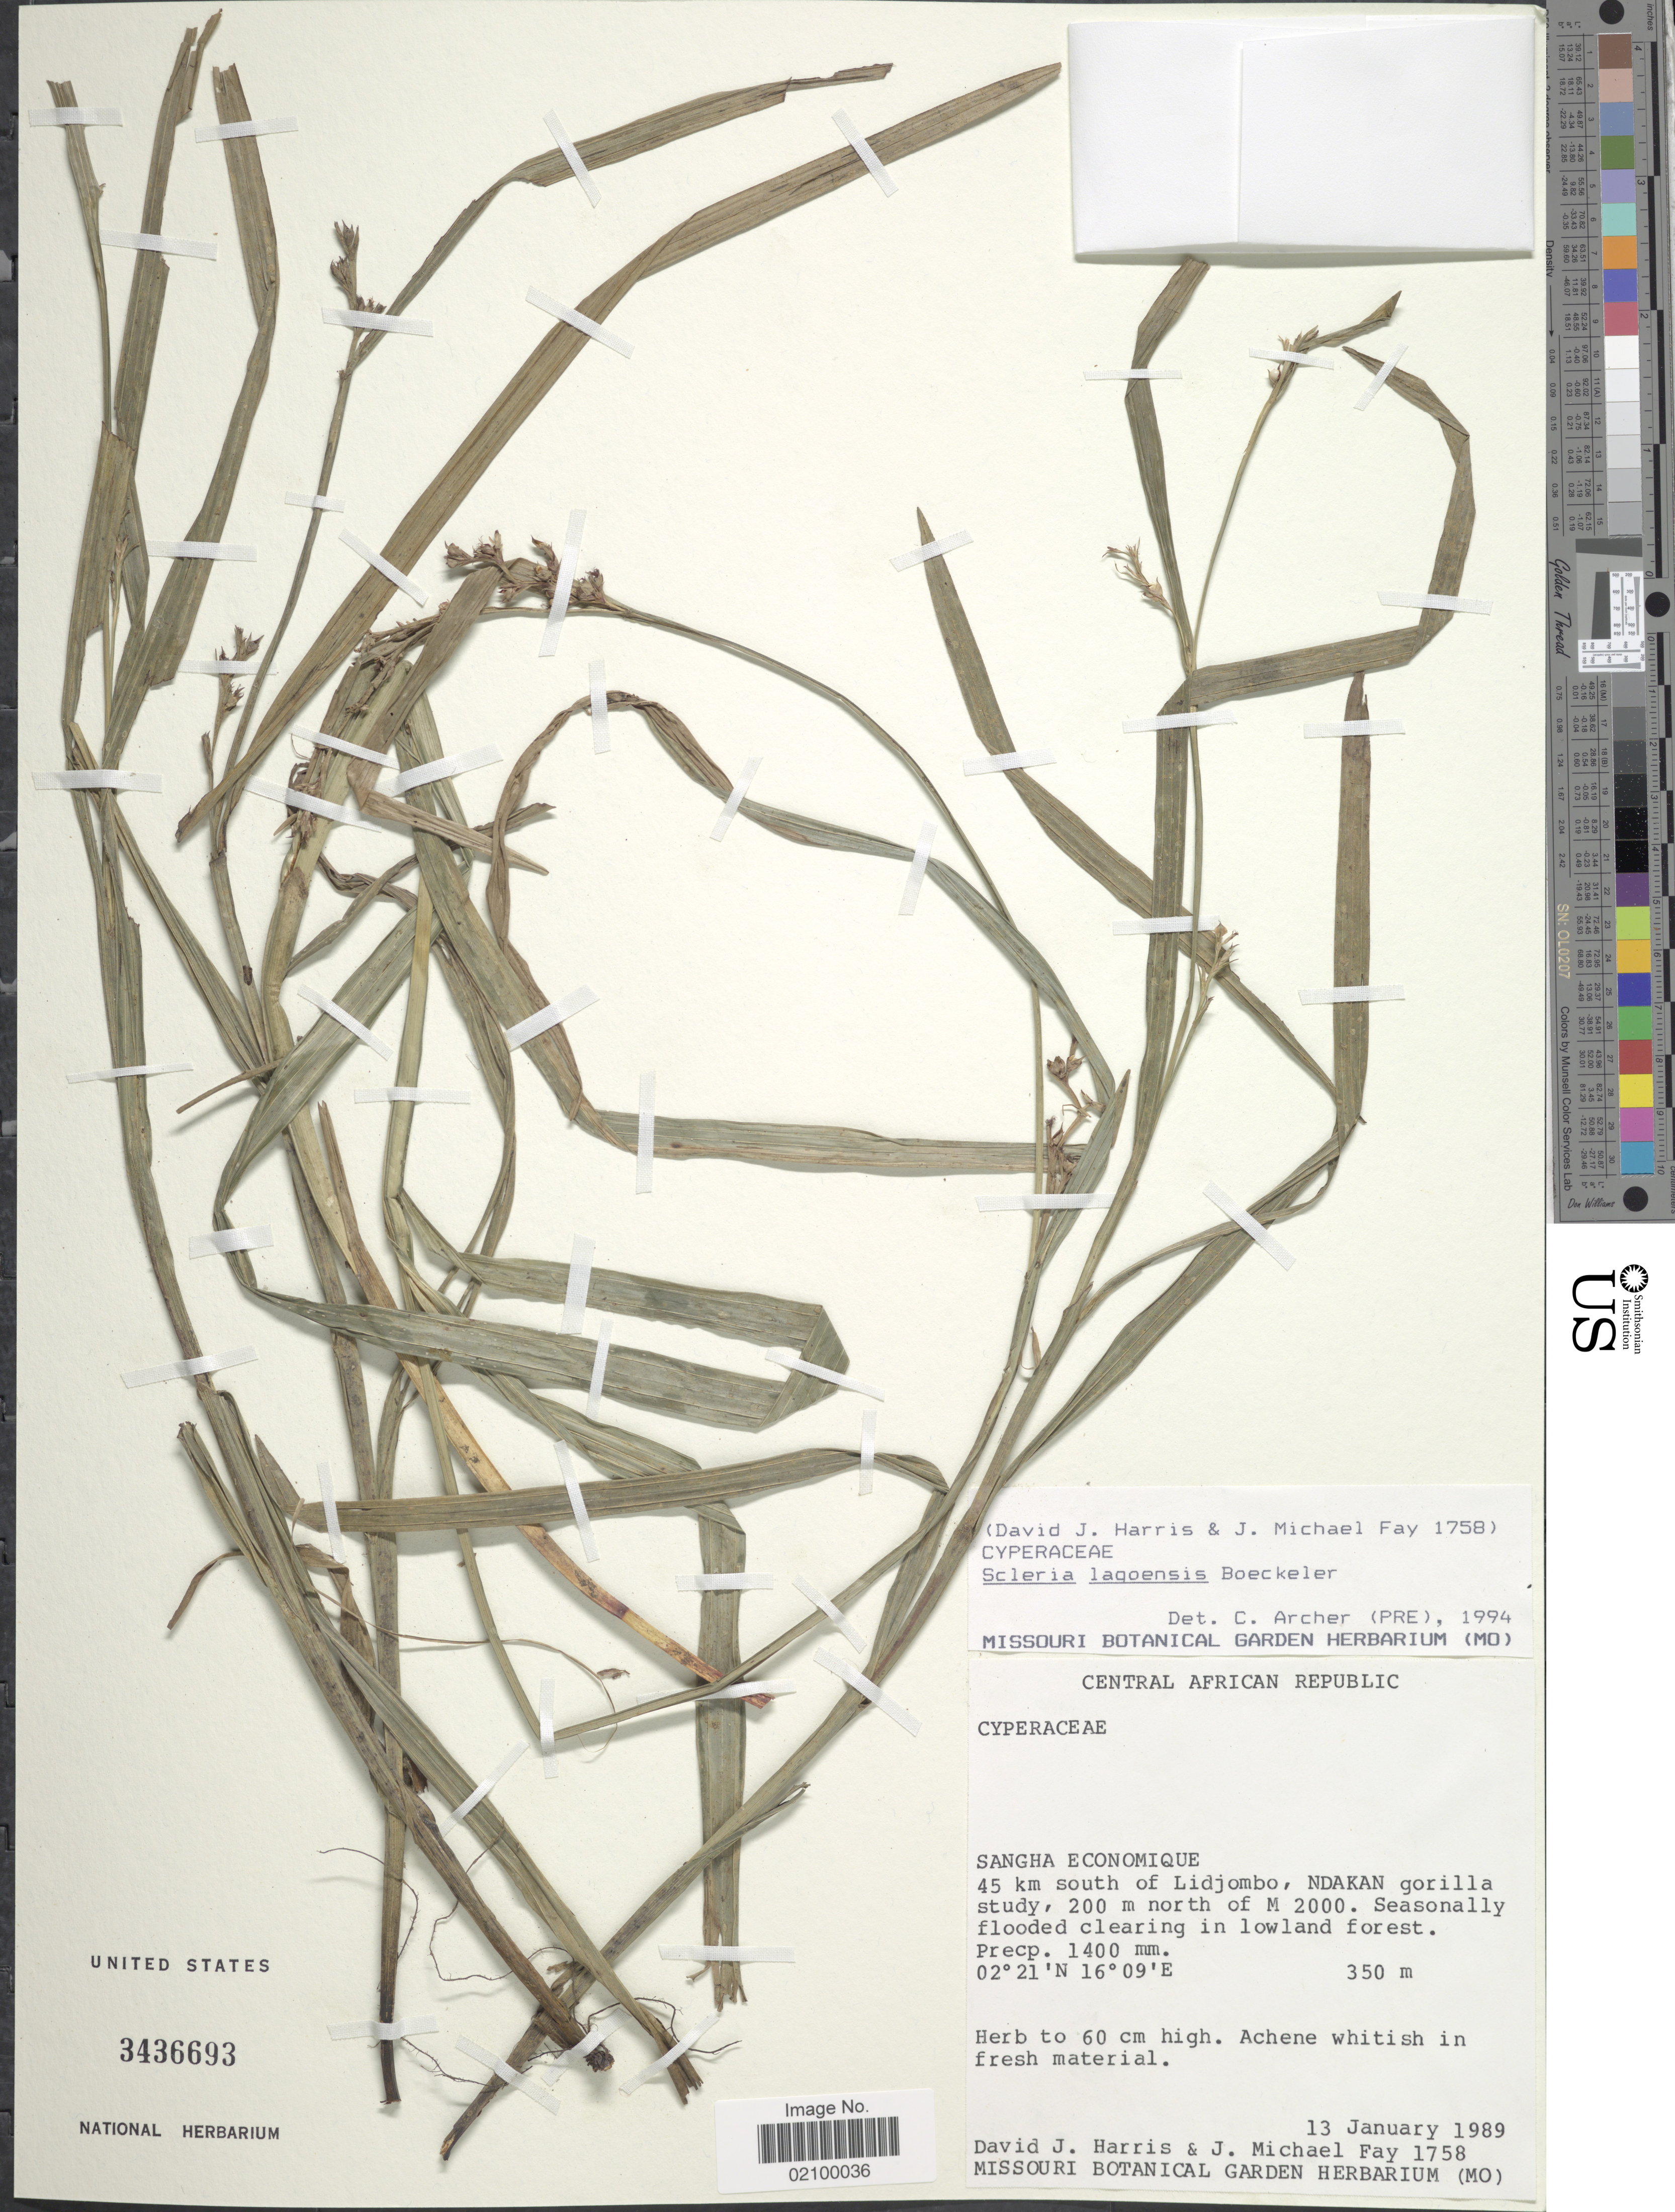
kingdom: Plantae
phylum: Tracheophyta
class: Liliopsida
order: Poales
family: Cyperaceae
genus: Scleria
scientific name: Scleria lagoensis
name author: Boeckeler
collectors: D. J. Harris & J. M. Fay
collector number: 1758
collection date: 1989-01-13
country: Central African Republic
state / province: Sangha-Mbaere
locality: Sangha Economique, 45 km south of Lidjombo, Ndakan gorilla study, 200 m north of M 2000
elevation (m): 350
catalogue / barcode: US 3436693